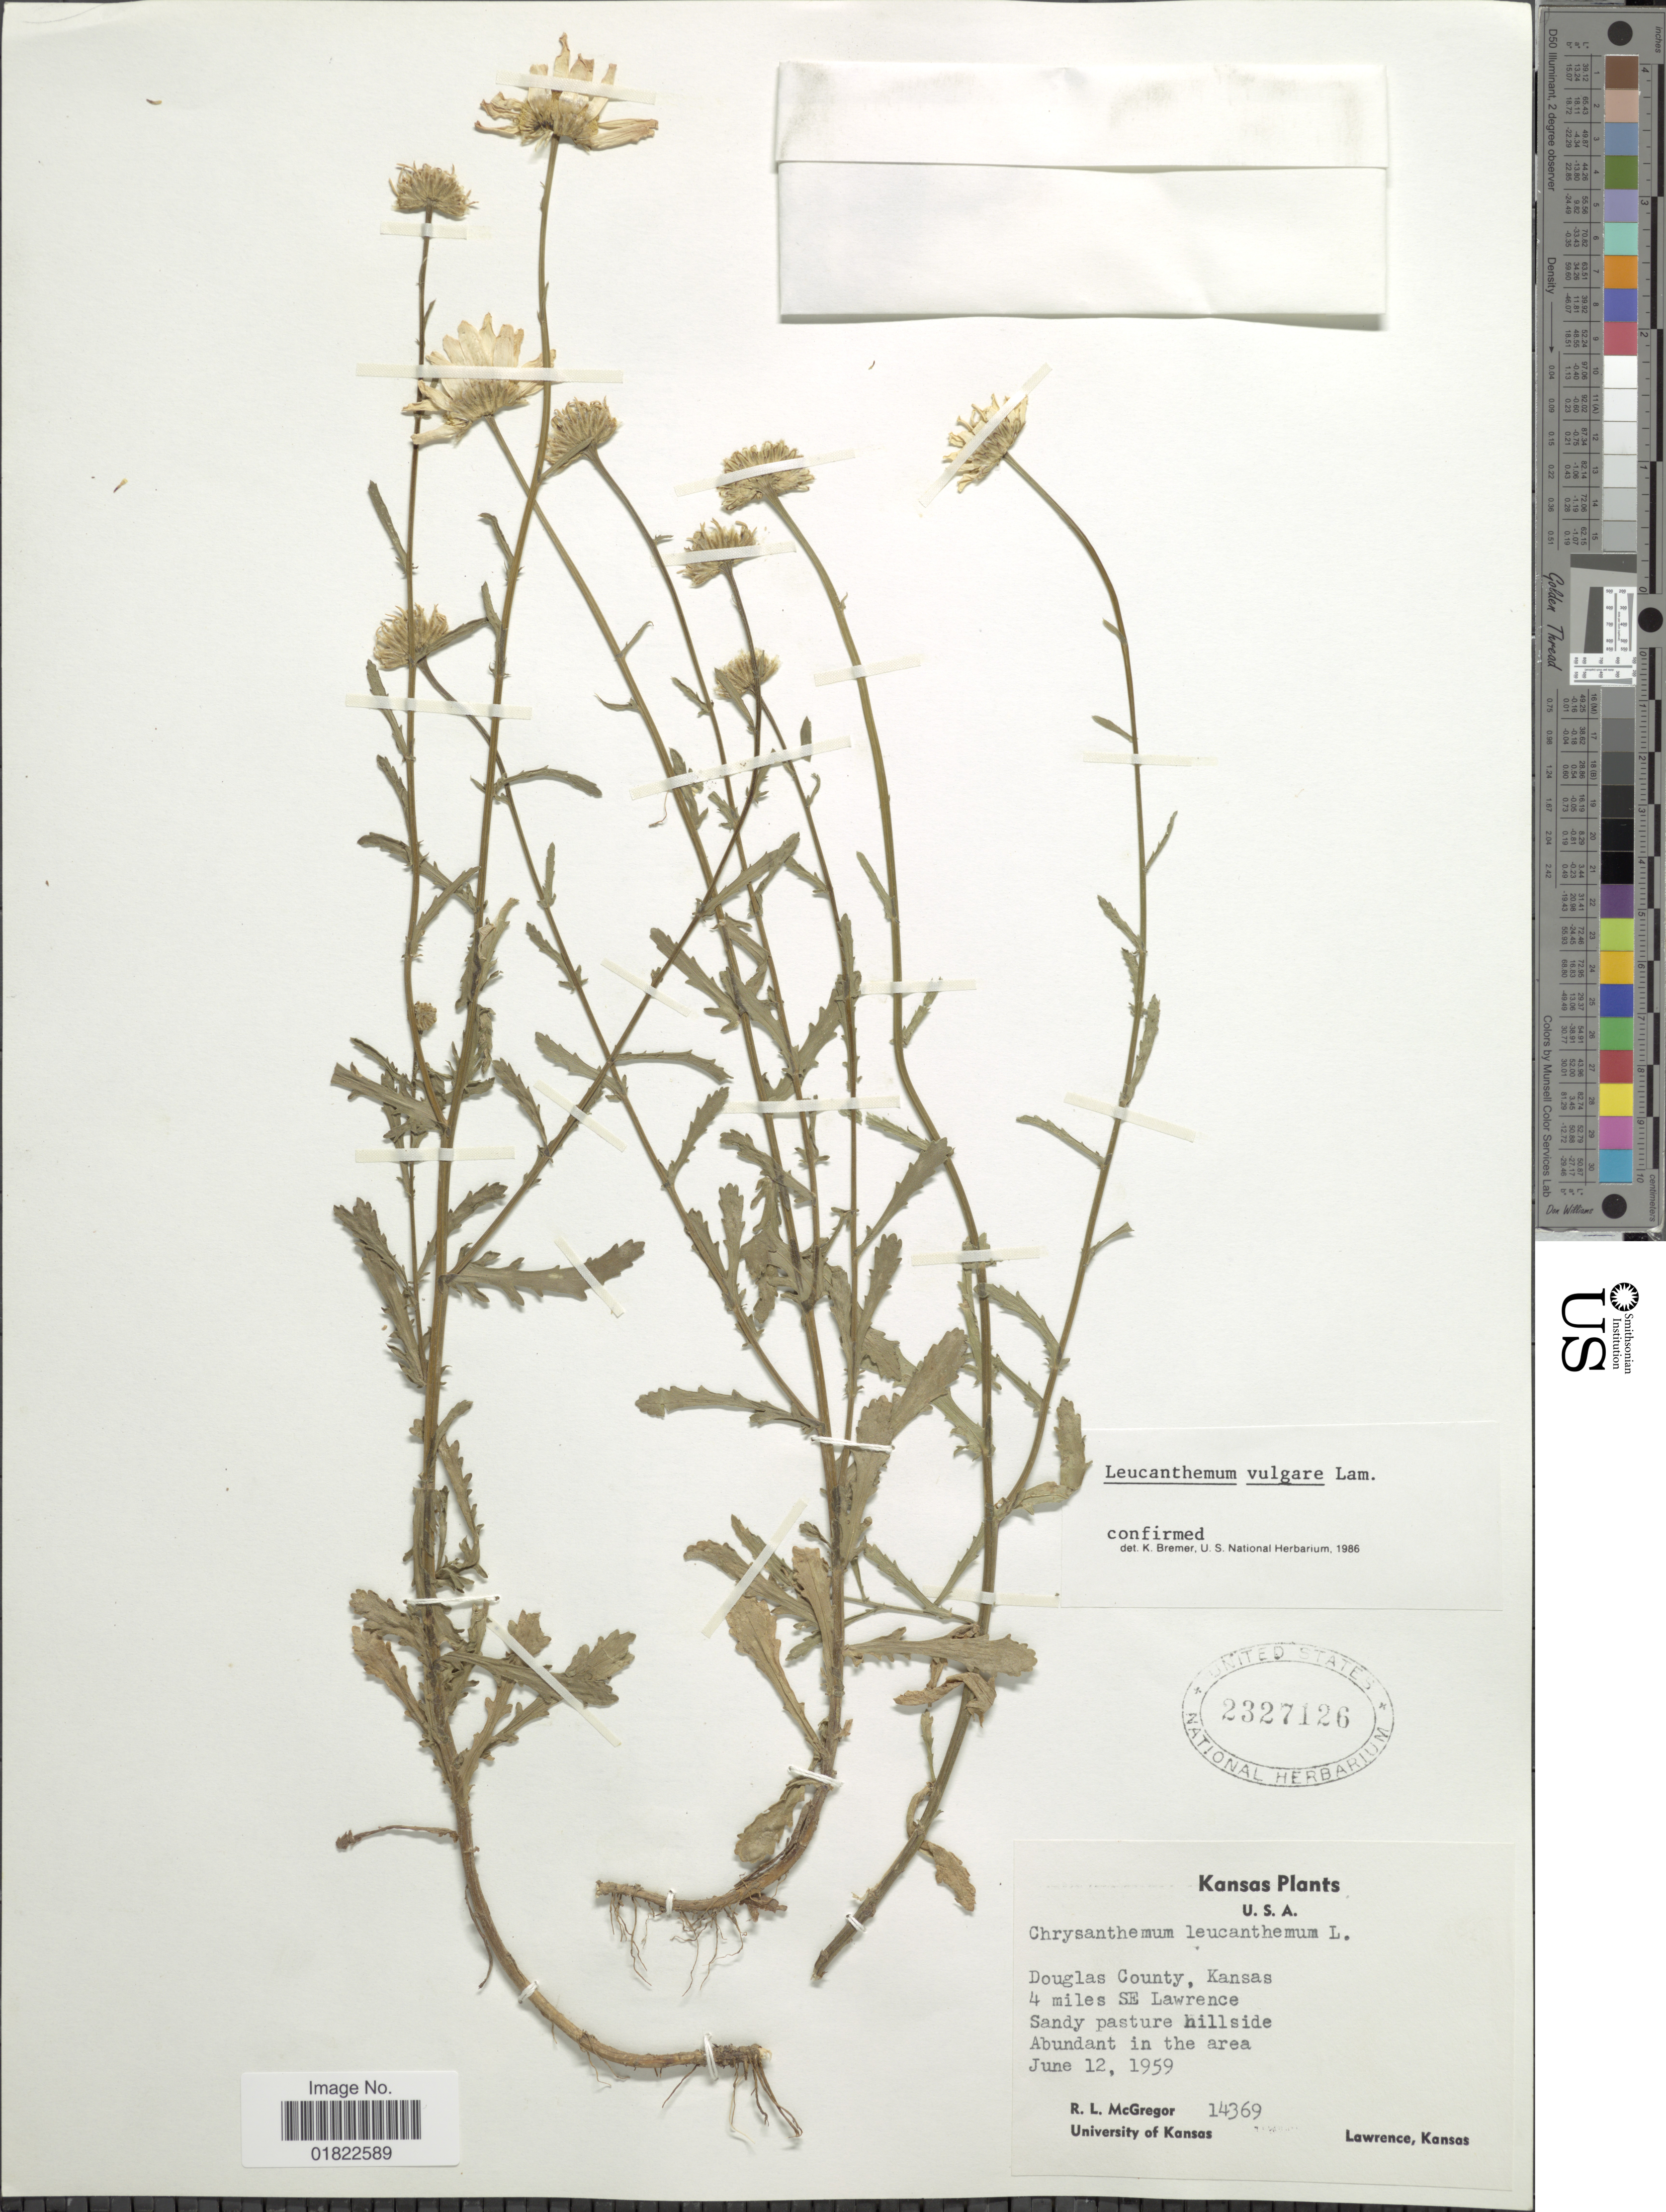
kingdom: Plantae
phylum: Tracheophyta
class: Magnoliopsida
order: Asterales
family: Asteraceae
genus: Leucanthemum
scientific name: Leucanthemum vulgare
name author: Lam.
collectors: R. McGregor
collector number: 14369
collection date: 1959-06-12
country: United States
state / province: Kansas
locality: Douglas County, Kansas. 4 miles SE Lawrence.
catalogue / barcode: US 2327126